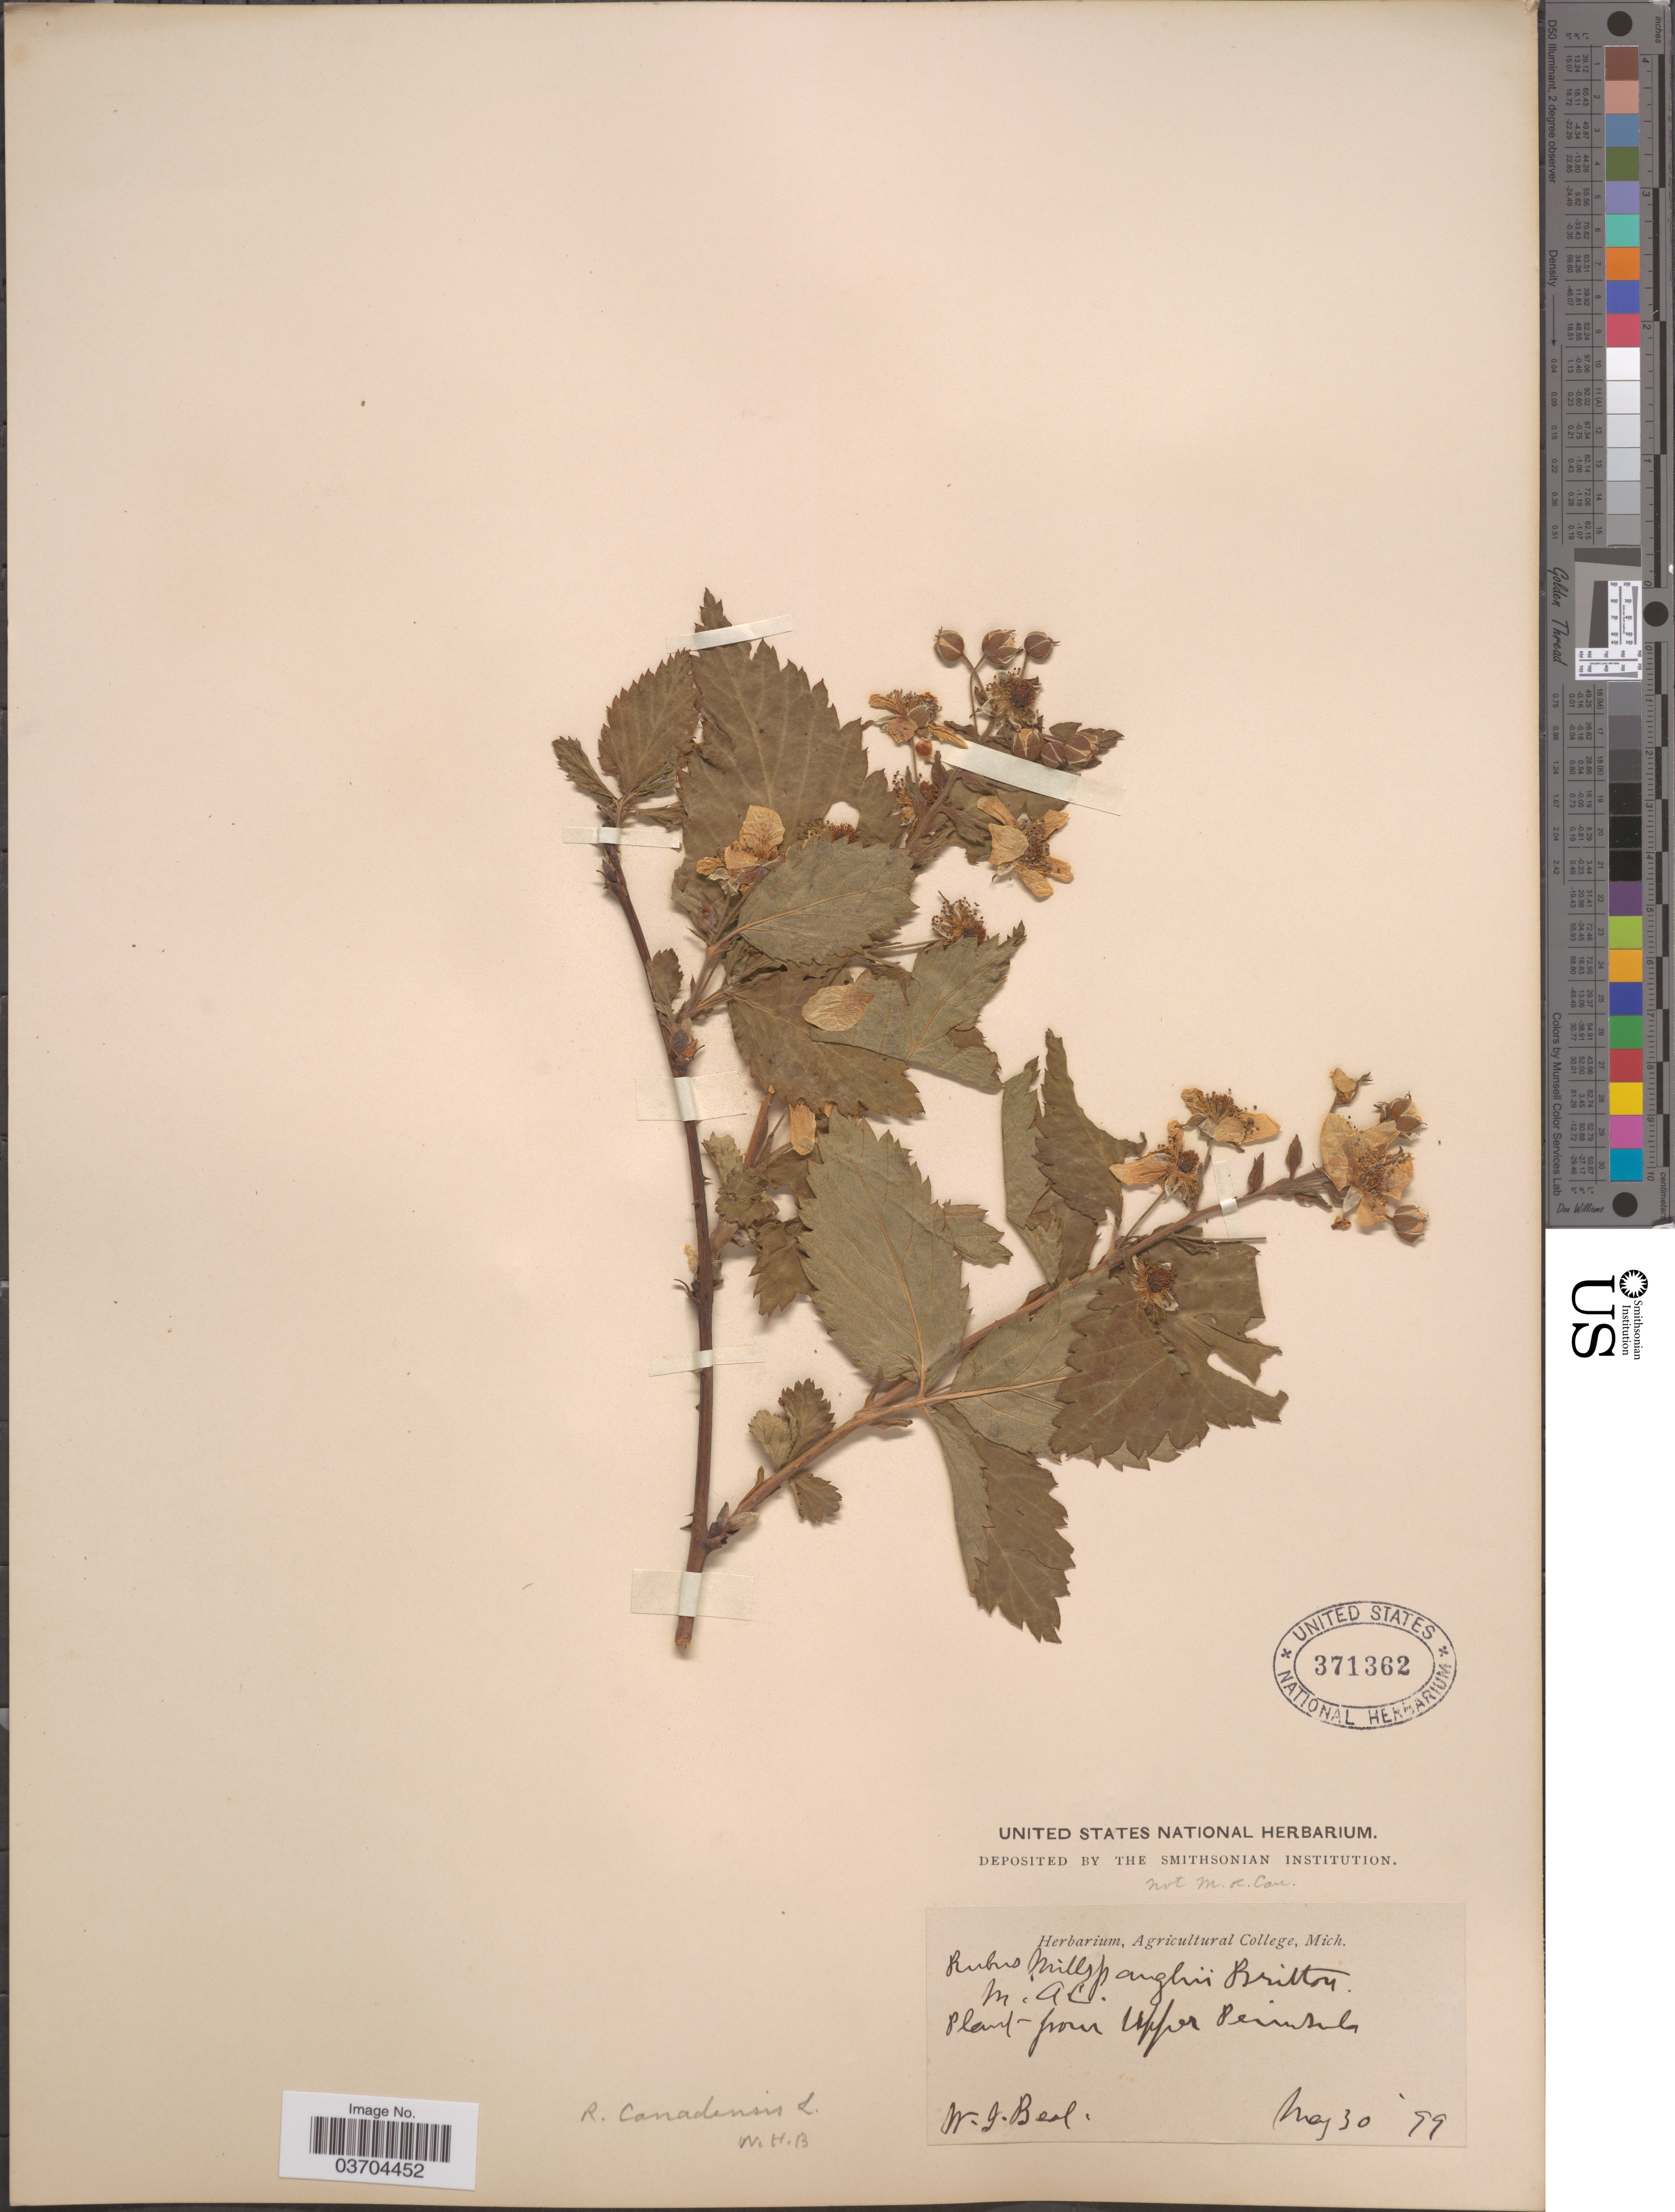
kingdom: Plantae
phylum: Tracheophyta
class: Magnoliopsida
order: Rosales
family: Rosaceae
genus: Rubus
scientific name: Rubus canadensis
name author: L.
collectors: W. J. Beal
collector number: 51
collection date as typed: Transcribed d/m/y: 30/5/99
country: United States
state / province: Michigan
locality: Upper Peninsula.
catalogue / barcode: US 371362